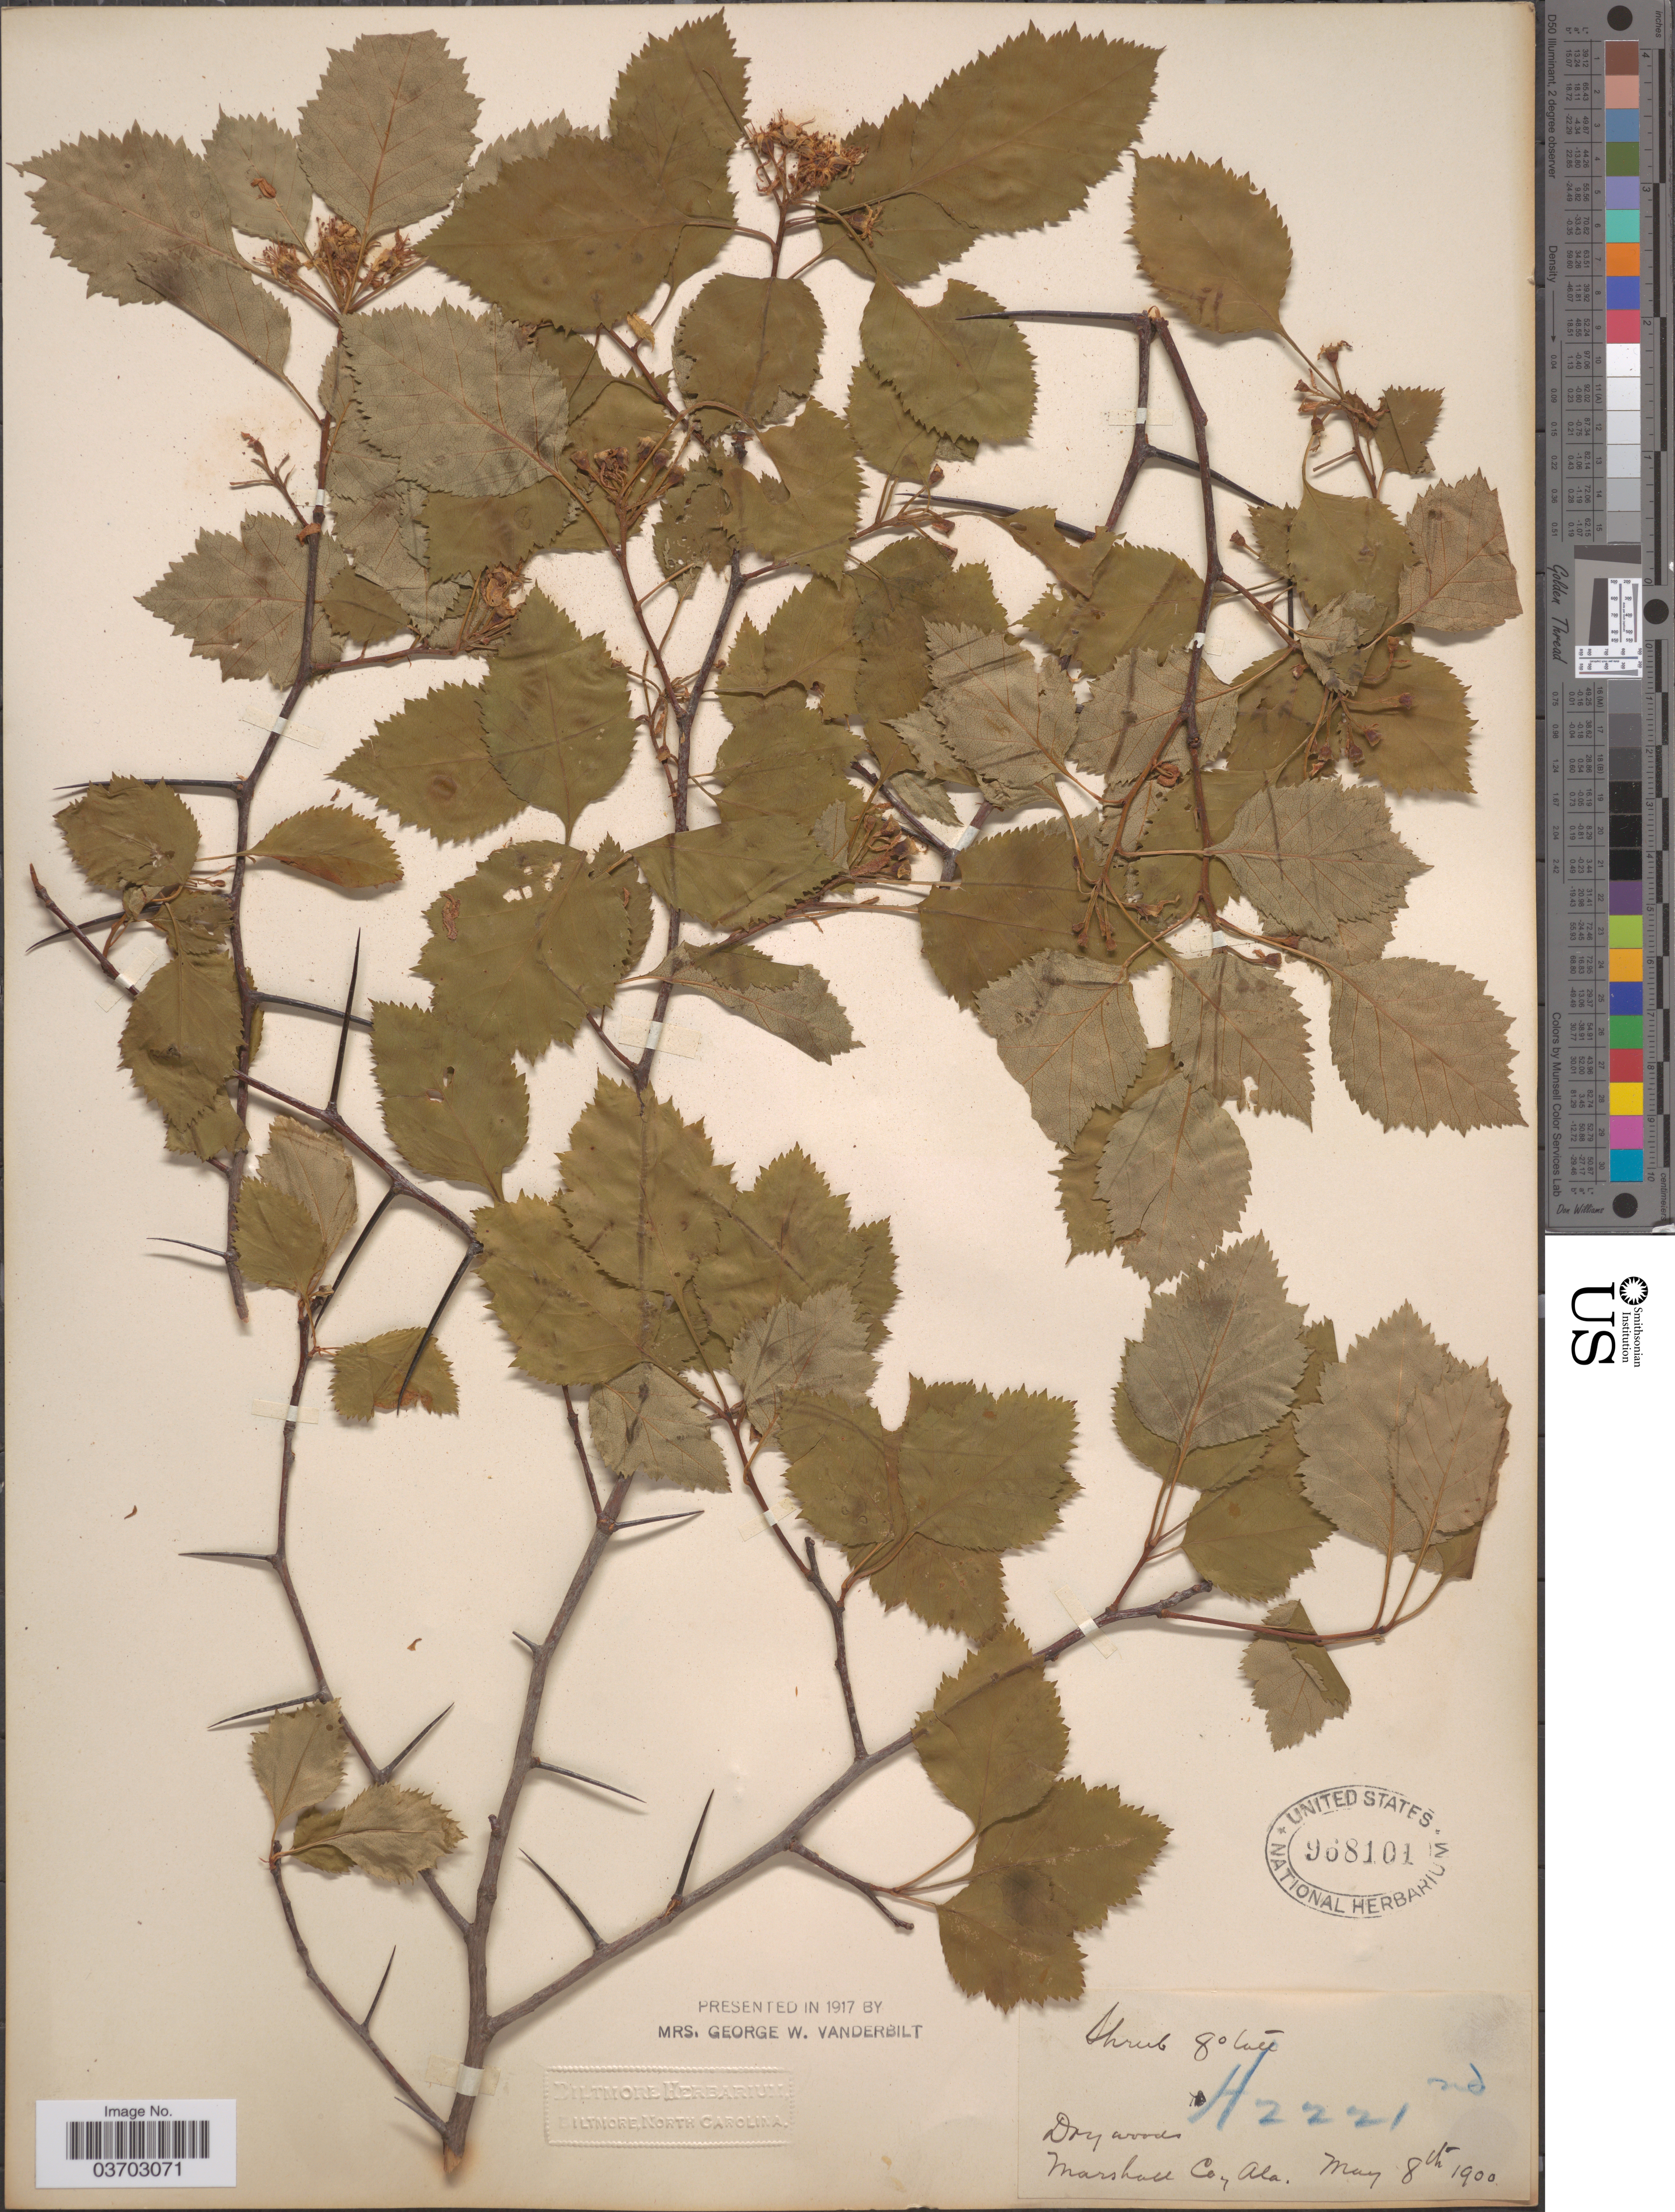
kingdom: Plantae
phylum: Tracheophyta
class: Magnoliopsida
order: Rosales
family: Rosaceae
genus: Crataegus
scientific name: Crataegus sp.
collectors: ex herb. Biltmore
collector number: H2221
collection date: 1900-05-08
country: United States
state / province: Alabama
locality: Marshall Co.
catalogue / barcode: US 968101